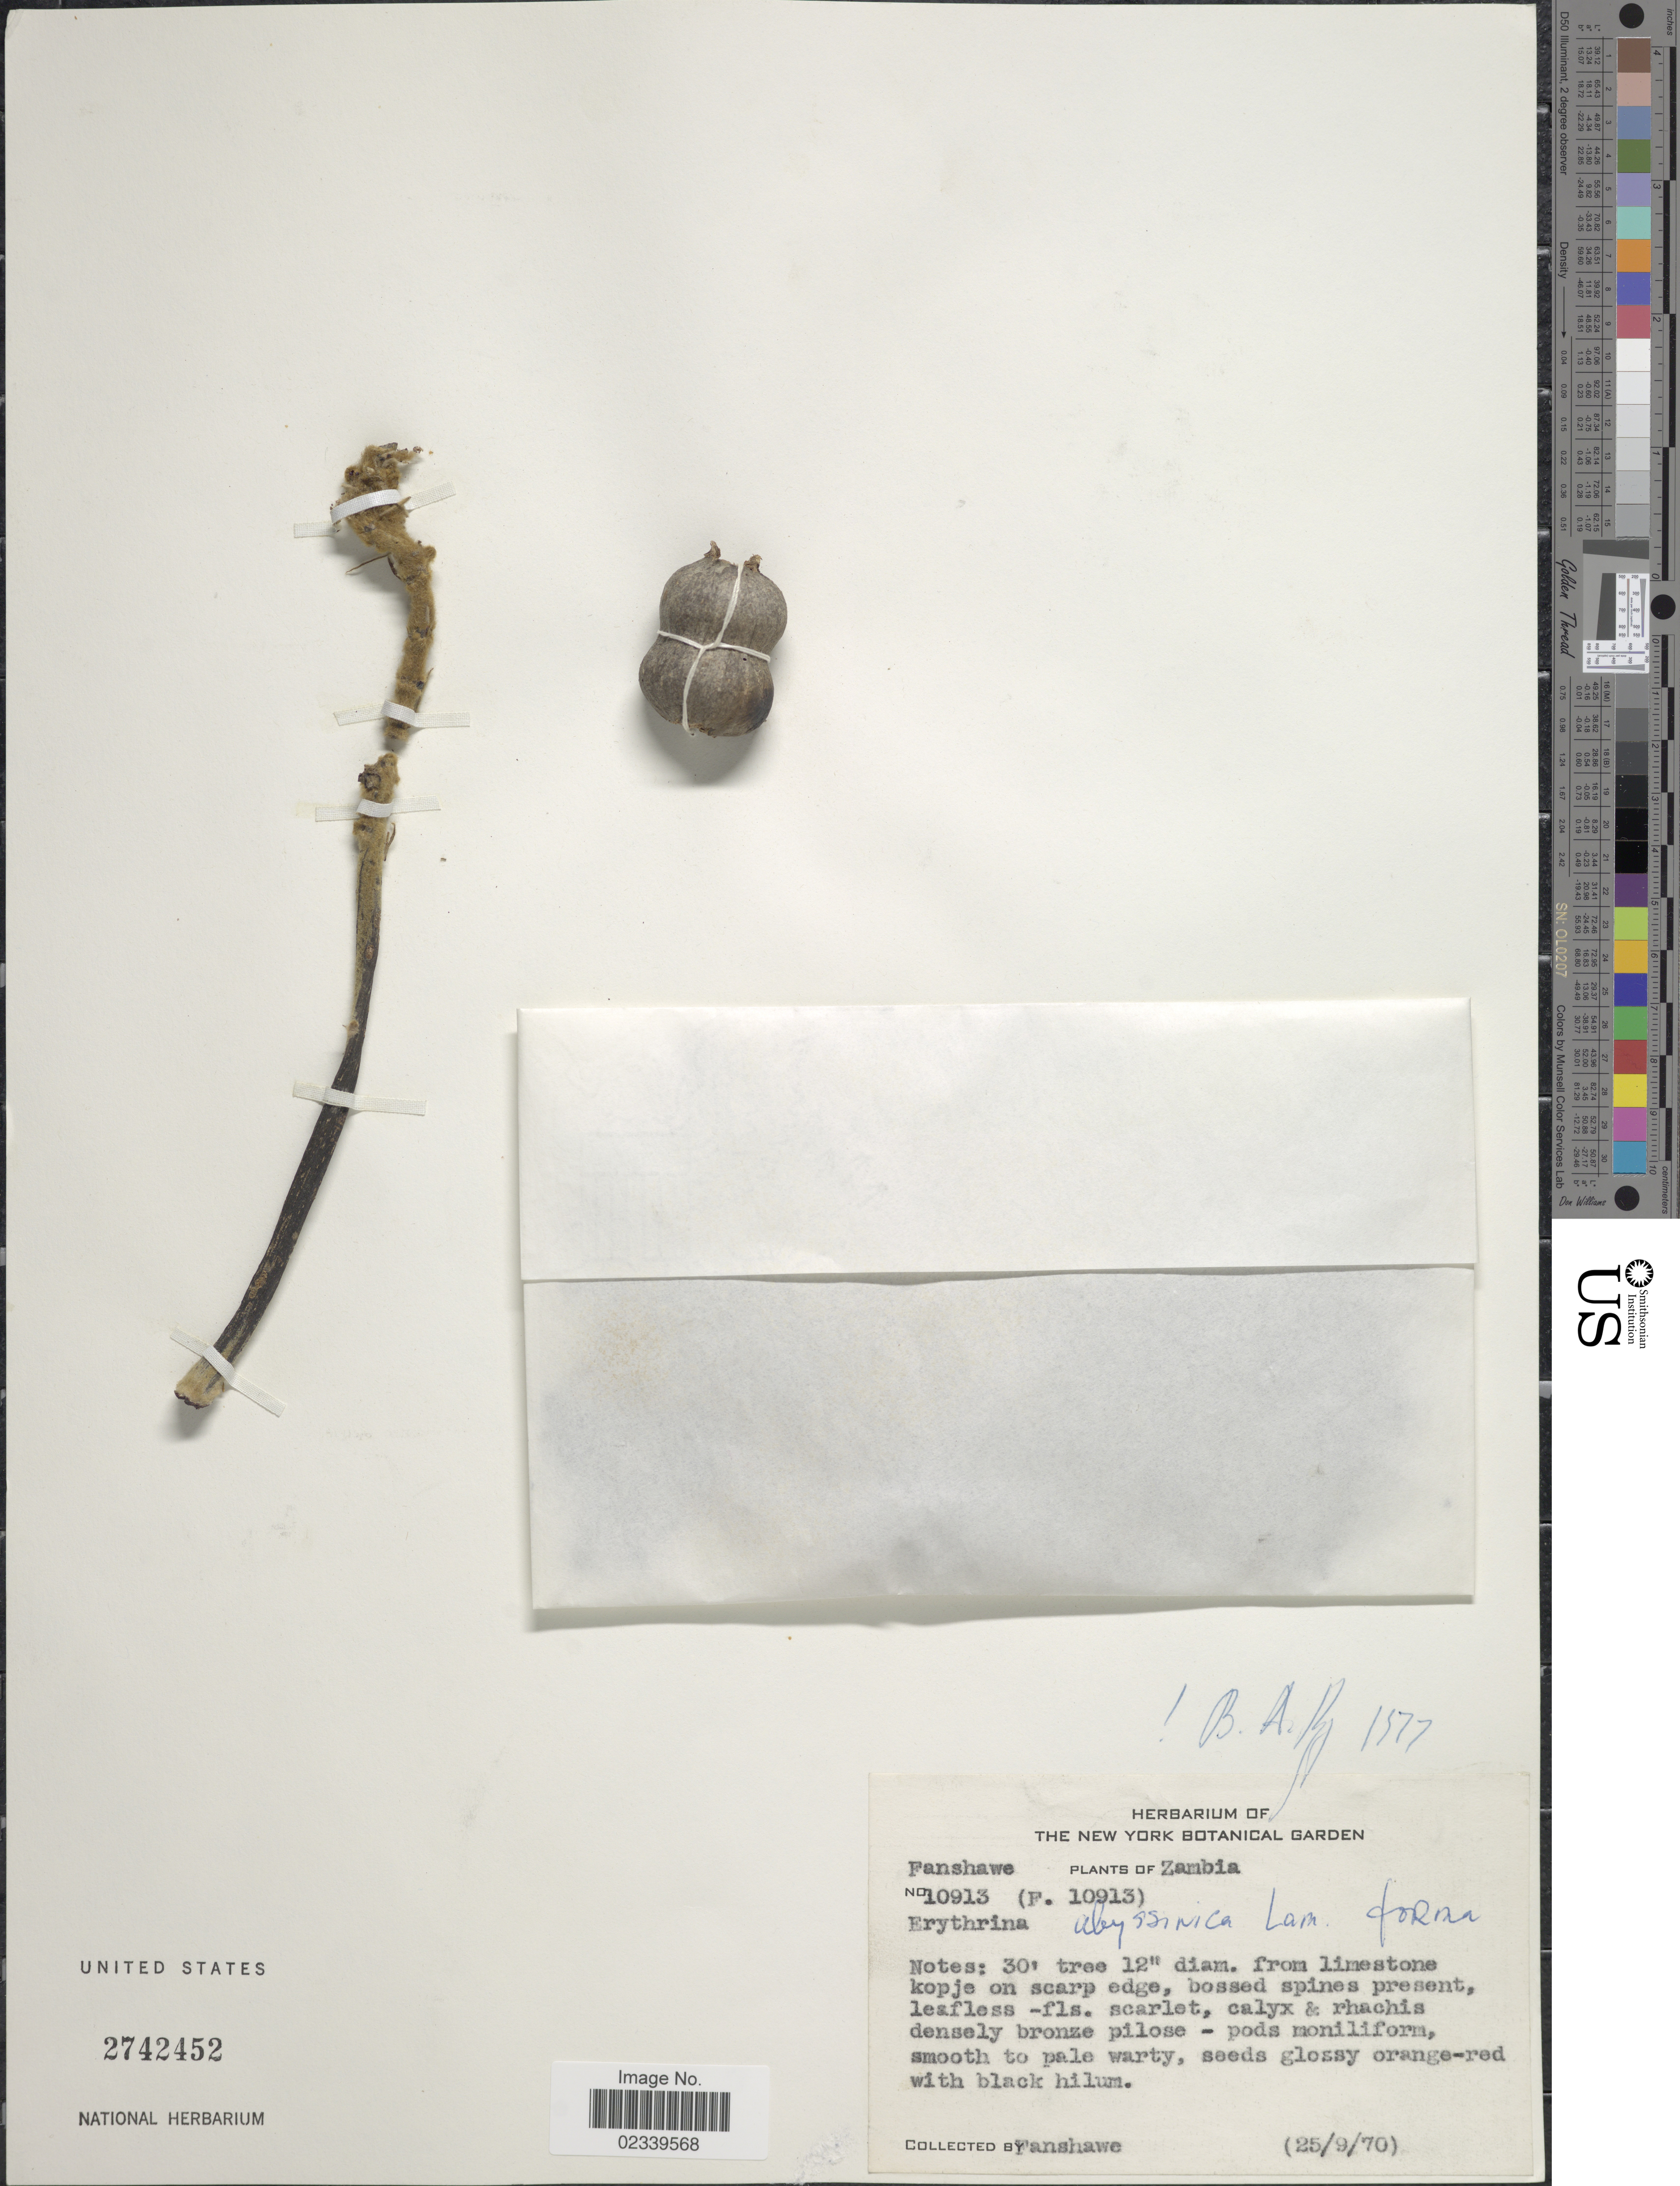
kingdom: Plantae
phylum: Tracheophyta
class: Magnoliopsida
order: Fabales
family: Fabaceae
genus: Erythrina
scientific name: Erythrina abyssinica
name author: Lam.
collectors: Fanshawe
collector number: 10913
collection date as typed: Transcribed d/m/y: 25/9/70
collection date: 1970-09-25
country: Zambia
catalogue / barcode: US 2742452